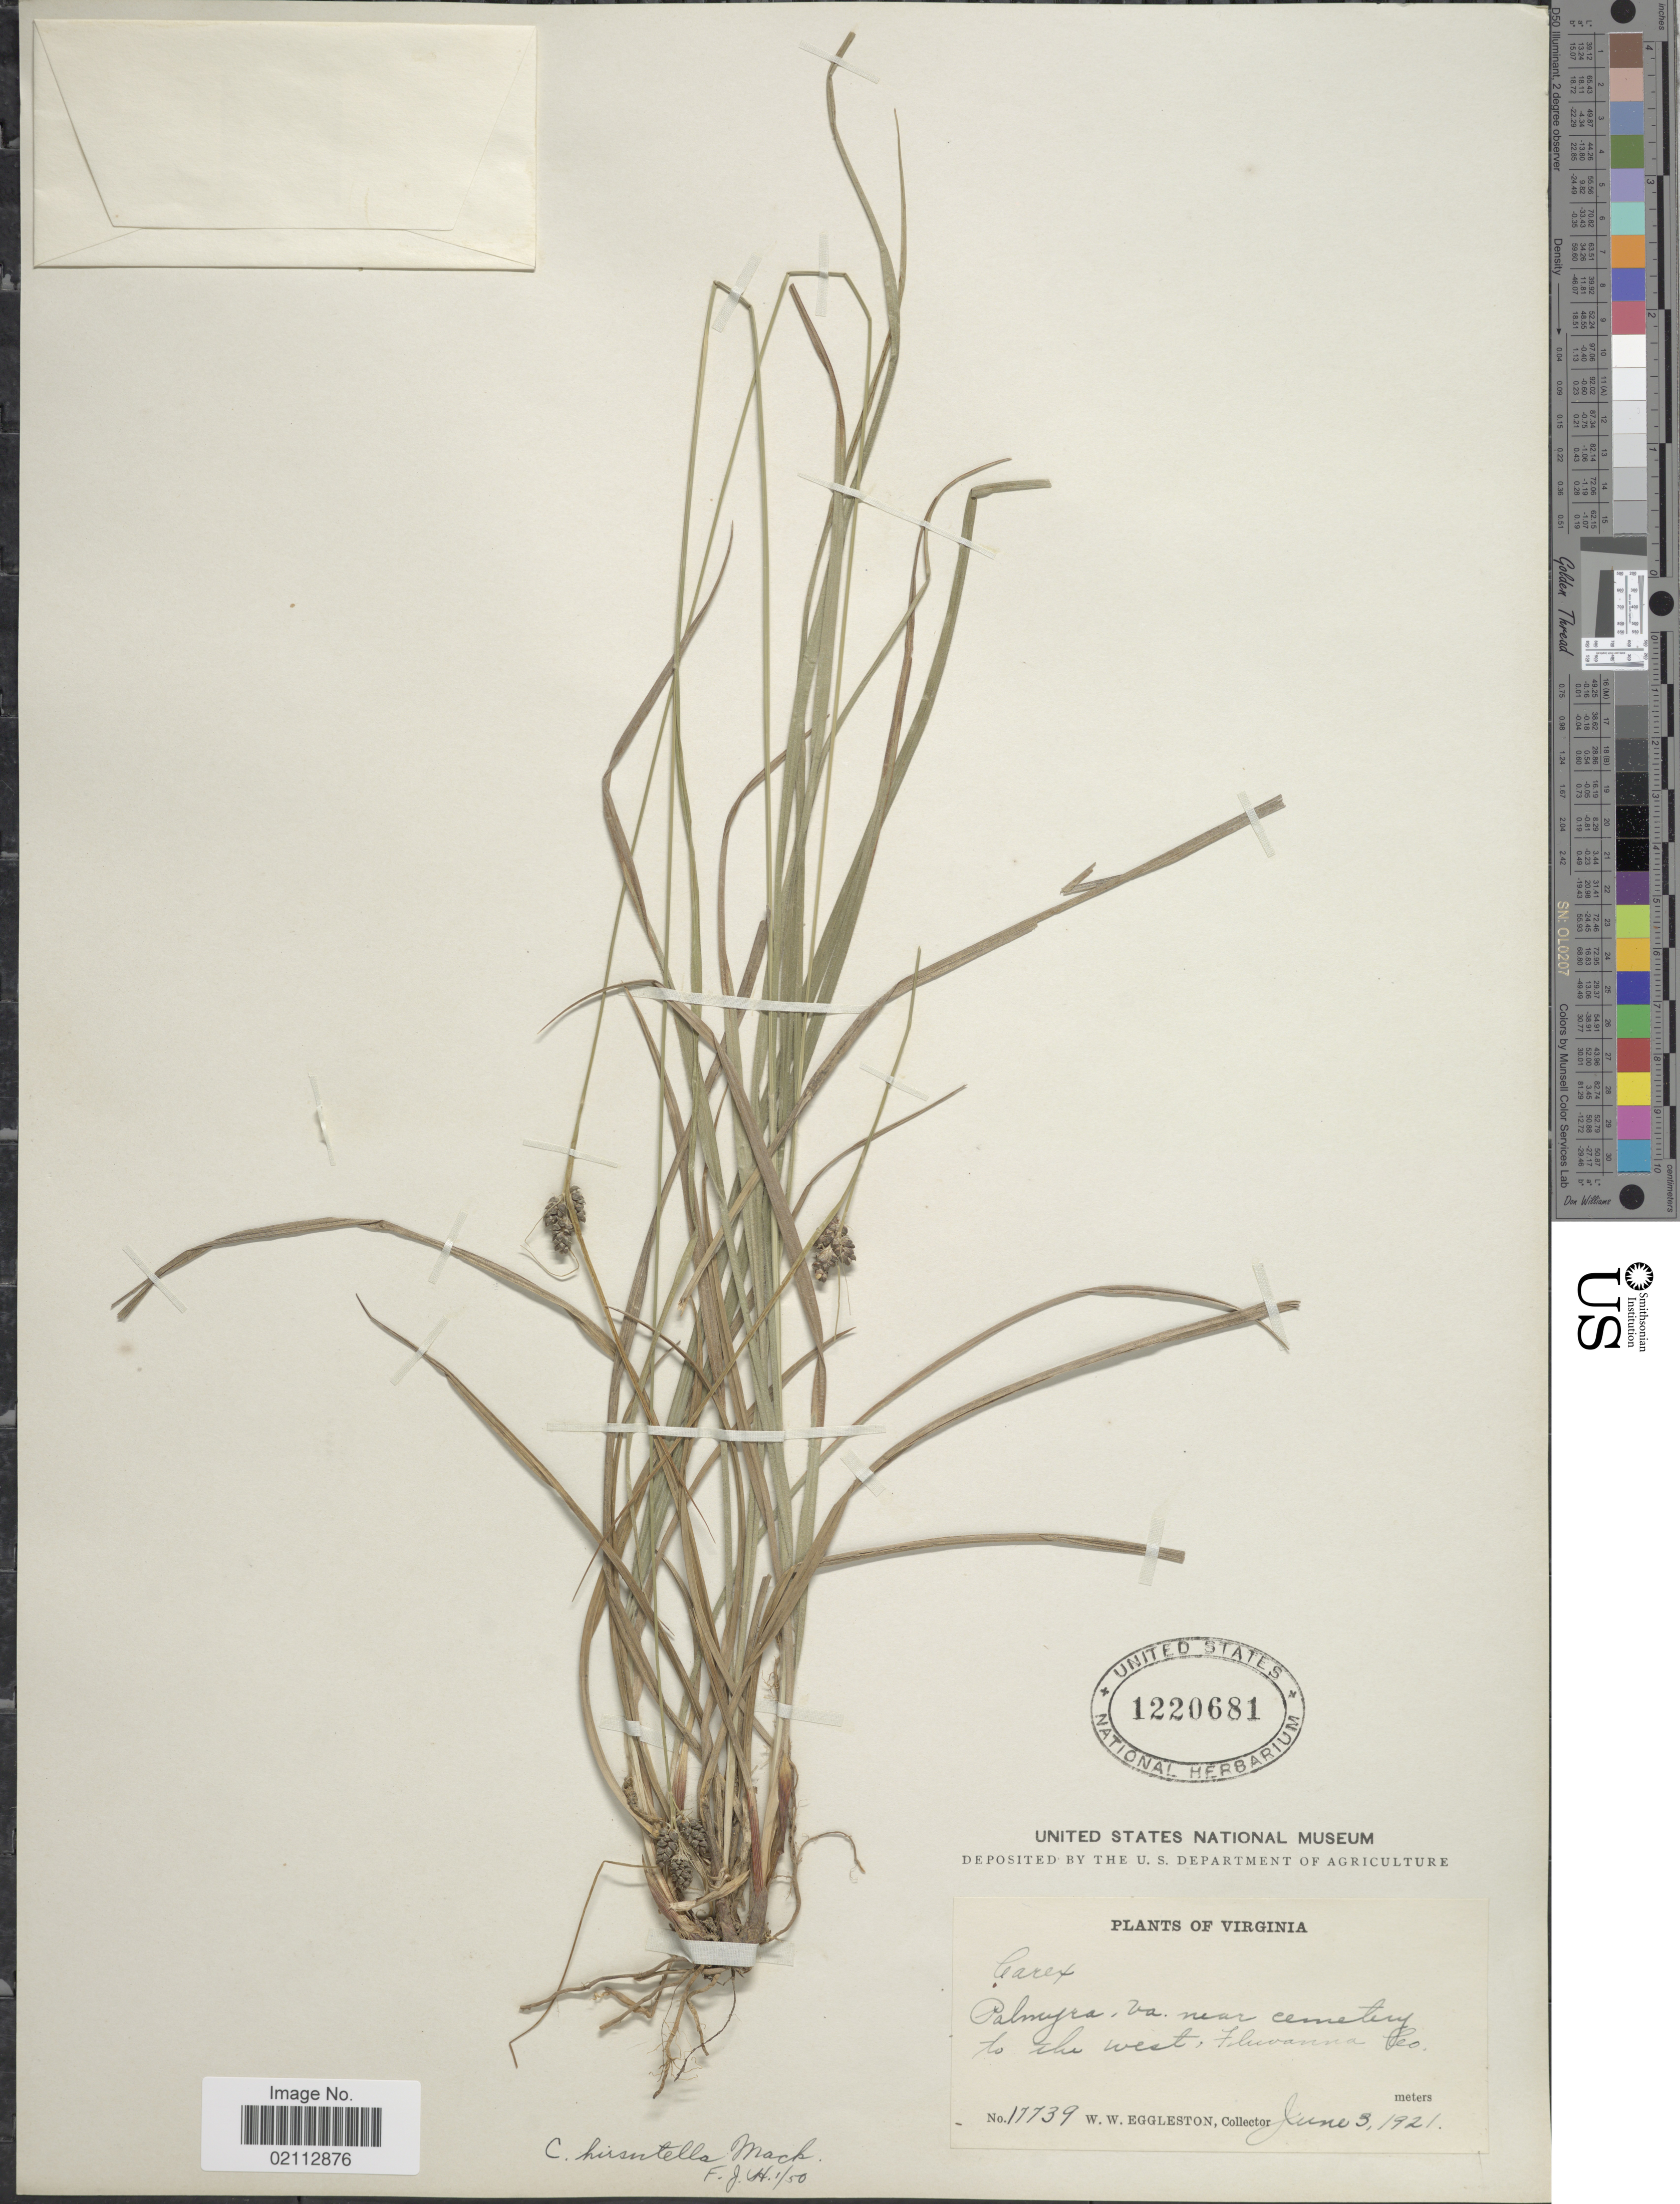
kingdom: Plantae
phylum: Tracheophyta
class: Liliopsida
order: Poales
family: Cyperaceae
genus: Carex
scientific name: Carex hirsutella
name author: Mack.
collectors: W. W. Eggleston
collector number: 17739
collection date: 1921-06-03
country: United States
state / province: Virginia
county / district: Fluvanna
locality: Palmyra, Va. near cemetery to the west,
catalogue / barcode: US 1220681